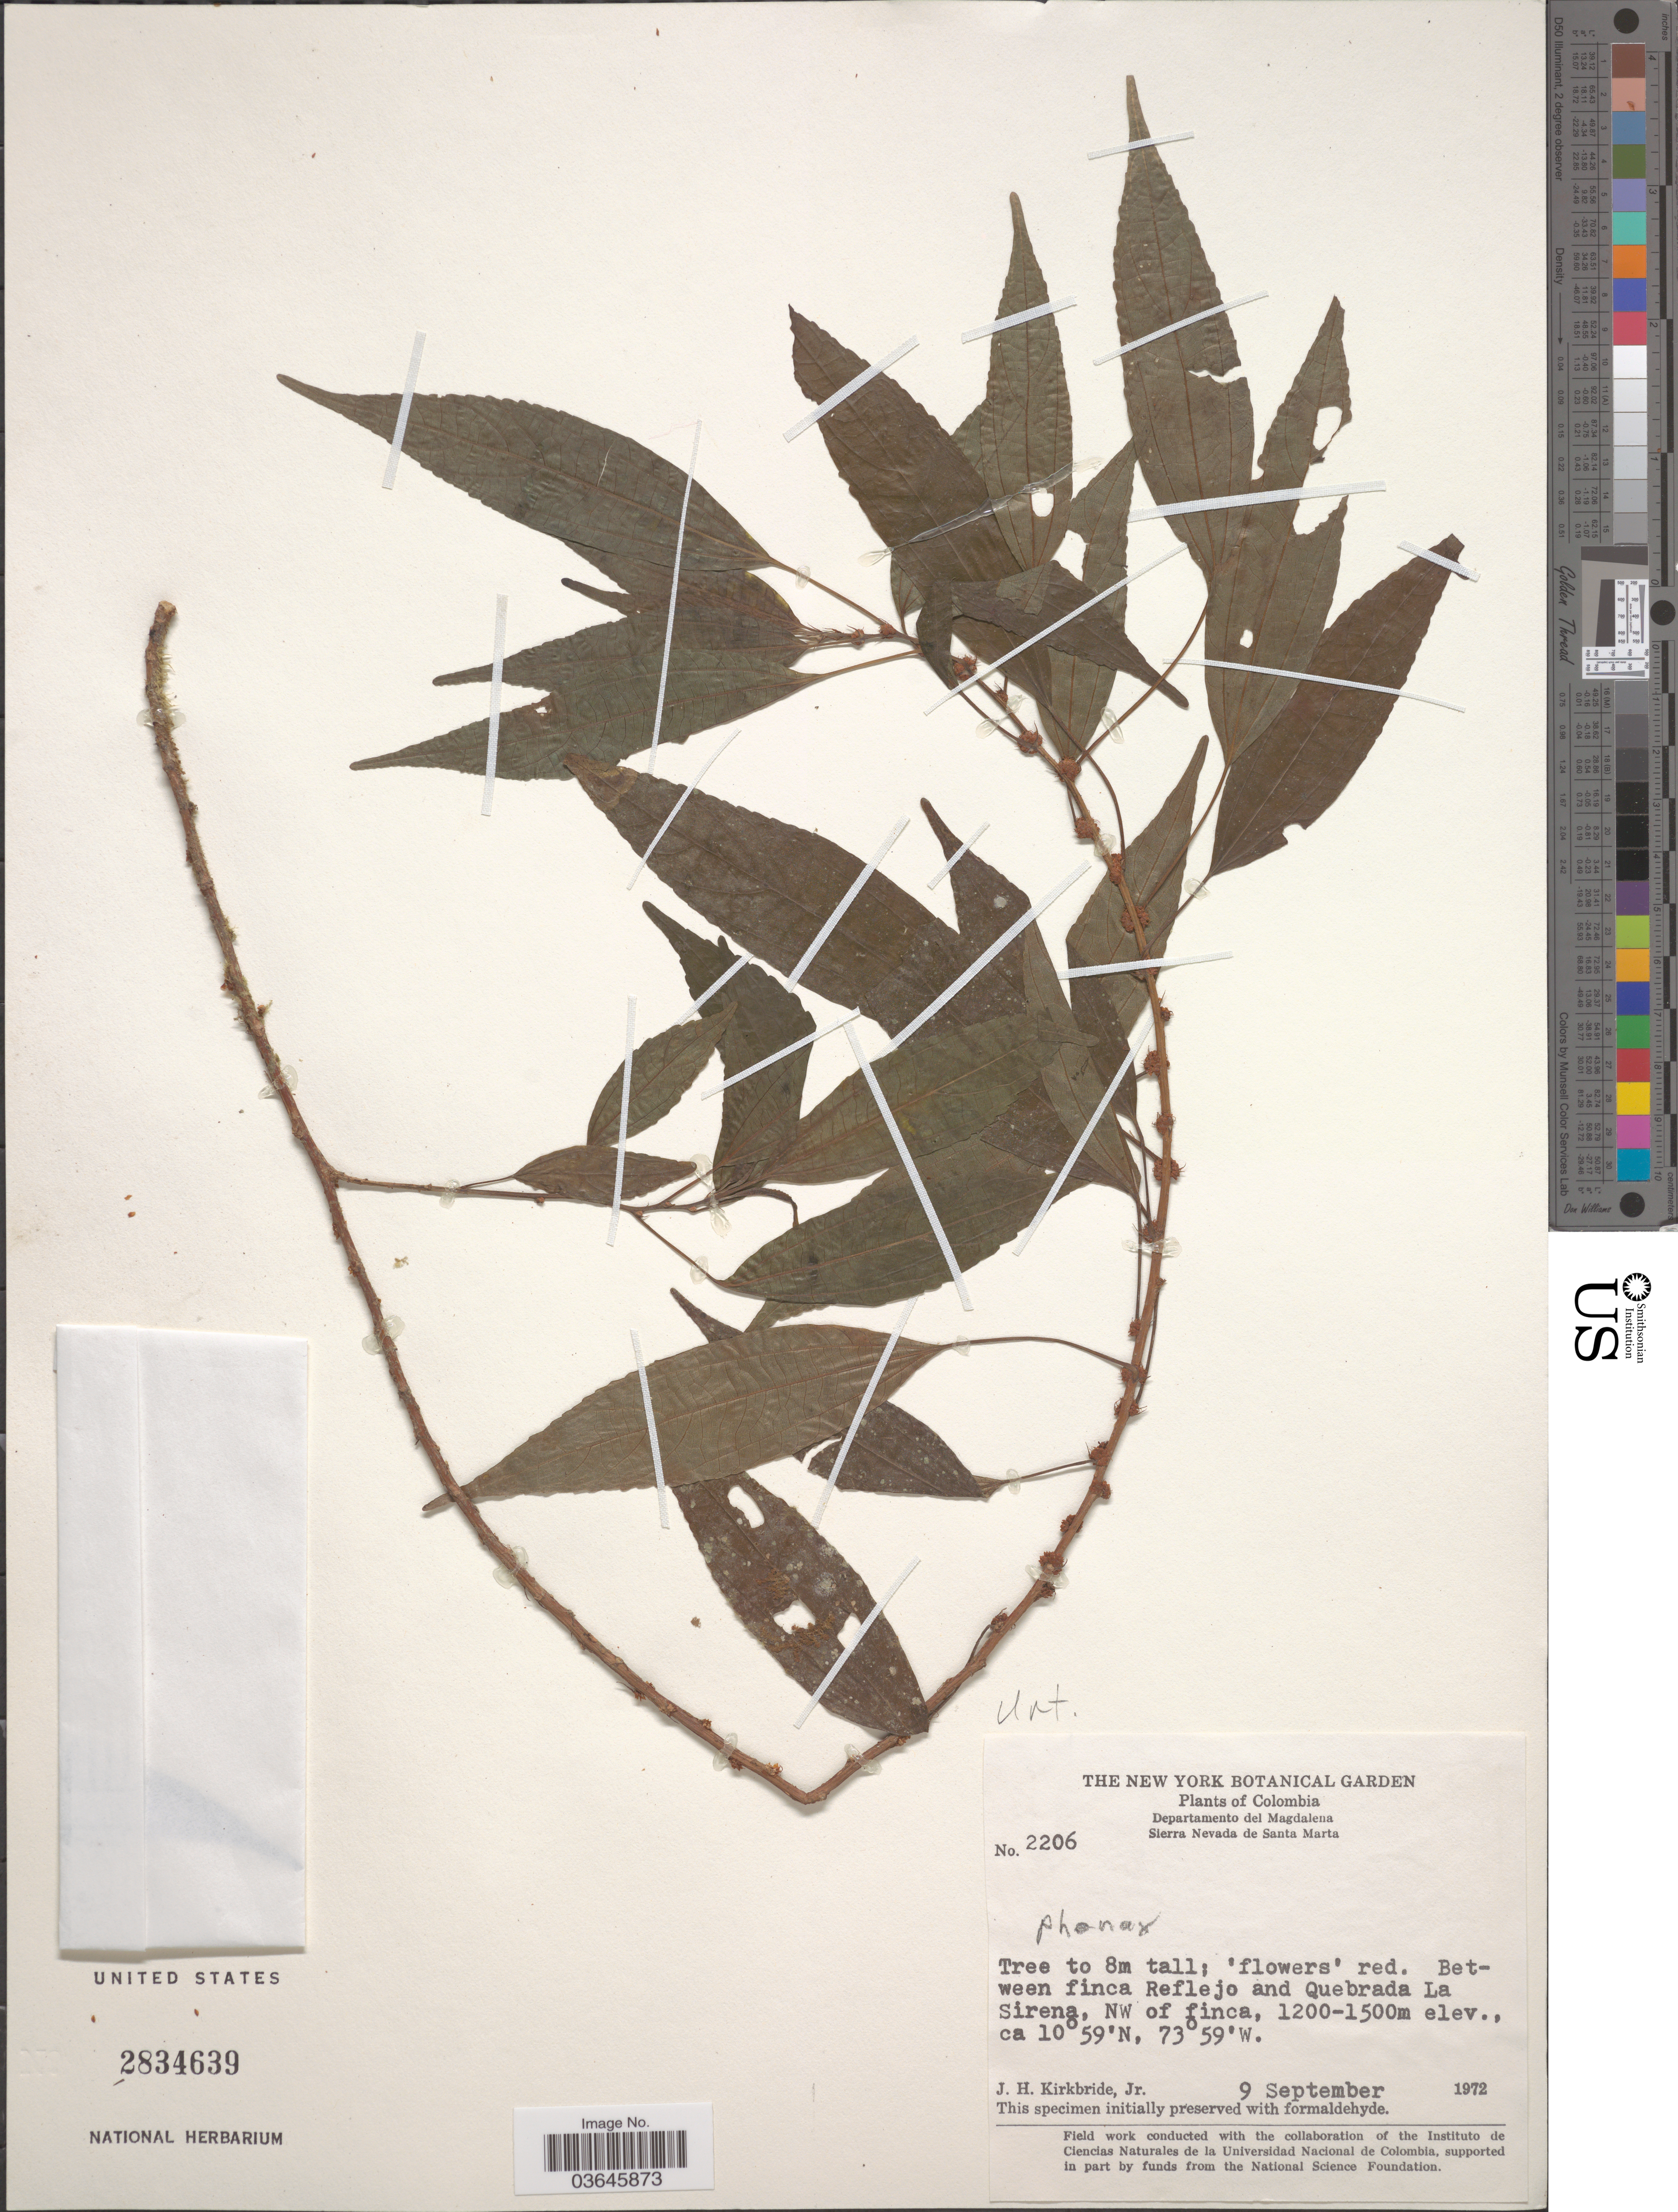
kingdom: Plantae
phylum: Tracheophyta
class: Magnoliopsida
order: Rosales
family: Urticaceae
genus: Phenax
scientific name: Phenax sp.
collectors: J. H. Kirkbride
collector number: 2206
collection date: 1972-09-09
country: Colombia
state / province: Magdalena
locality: Departamento del Magdalena. Sierra Nevada de Santa Marta. Between finca Reflejo and Quebrada La Sirena, NW of finca.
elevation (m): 1200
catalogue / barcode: US 2834639